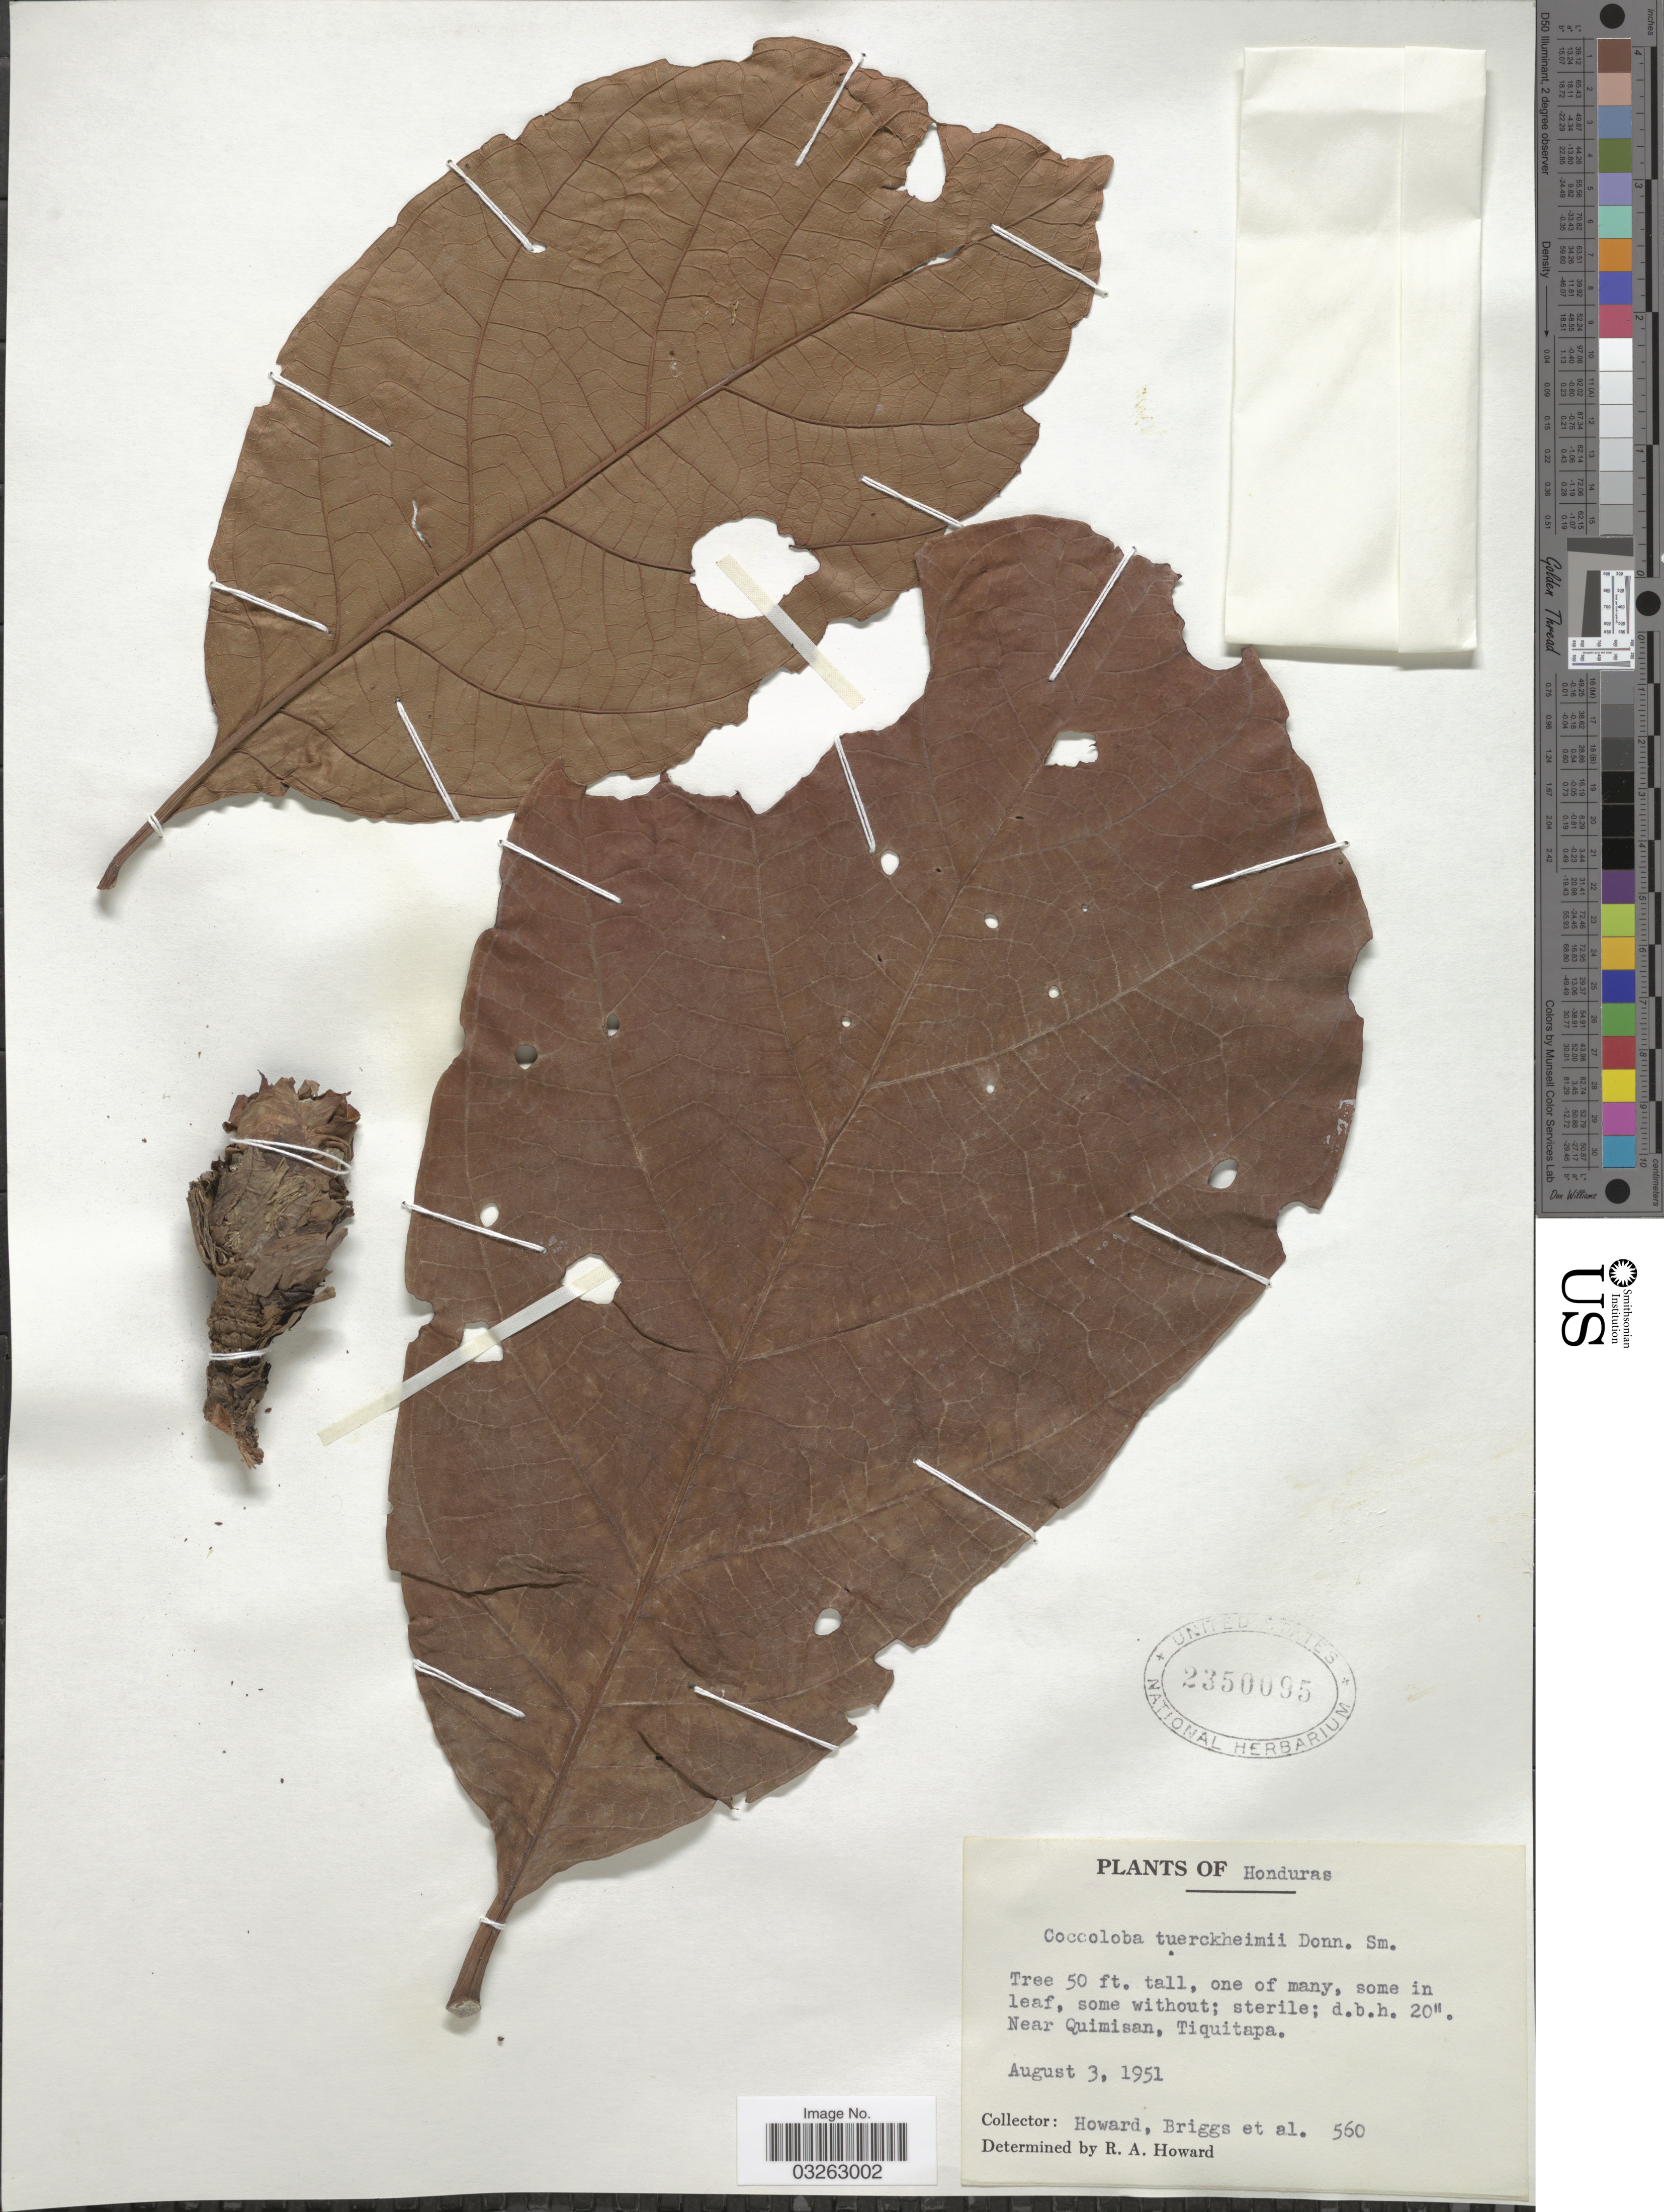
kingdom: Plantae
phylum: Tracheophyta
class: Magnoliopsida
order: Caryophyllales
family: Polygonaceae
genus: Coccoloba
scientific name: Coccoloba tuerckheimii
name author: Donn. Sm.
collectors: -. Howard, Briggs & et al.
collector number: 560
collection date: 1951-08-03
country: Honduras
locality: Near Quimisan, Tiquitapa.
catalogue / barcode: US 2350095